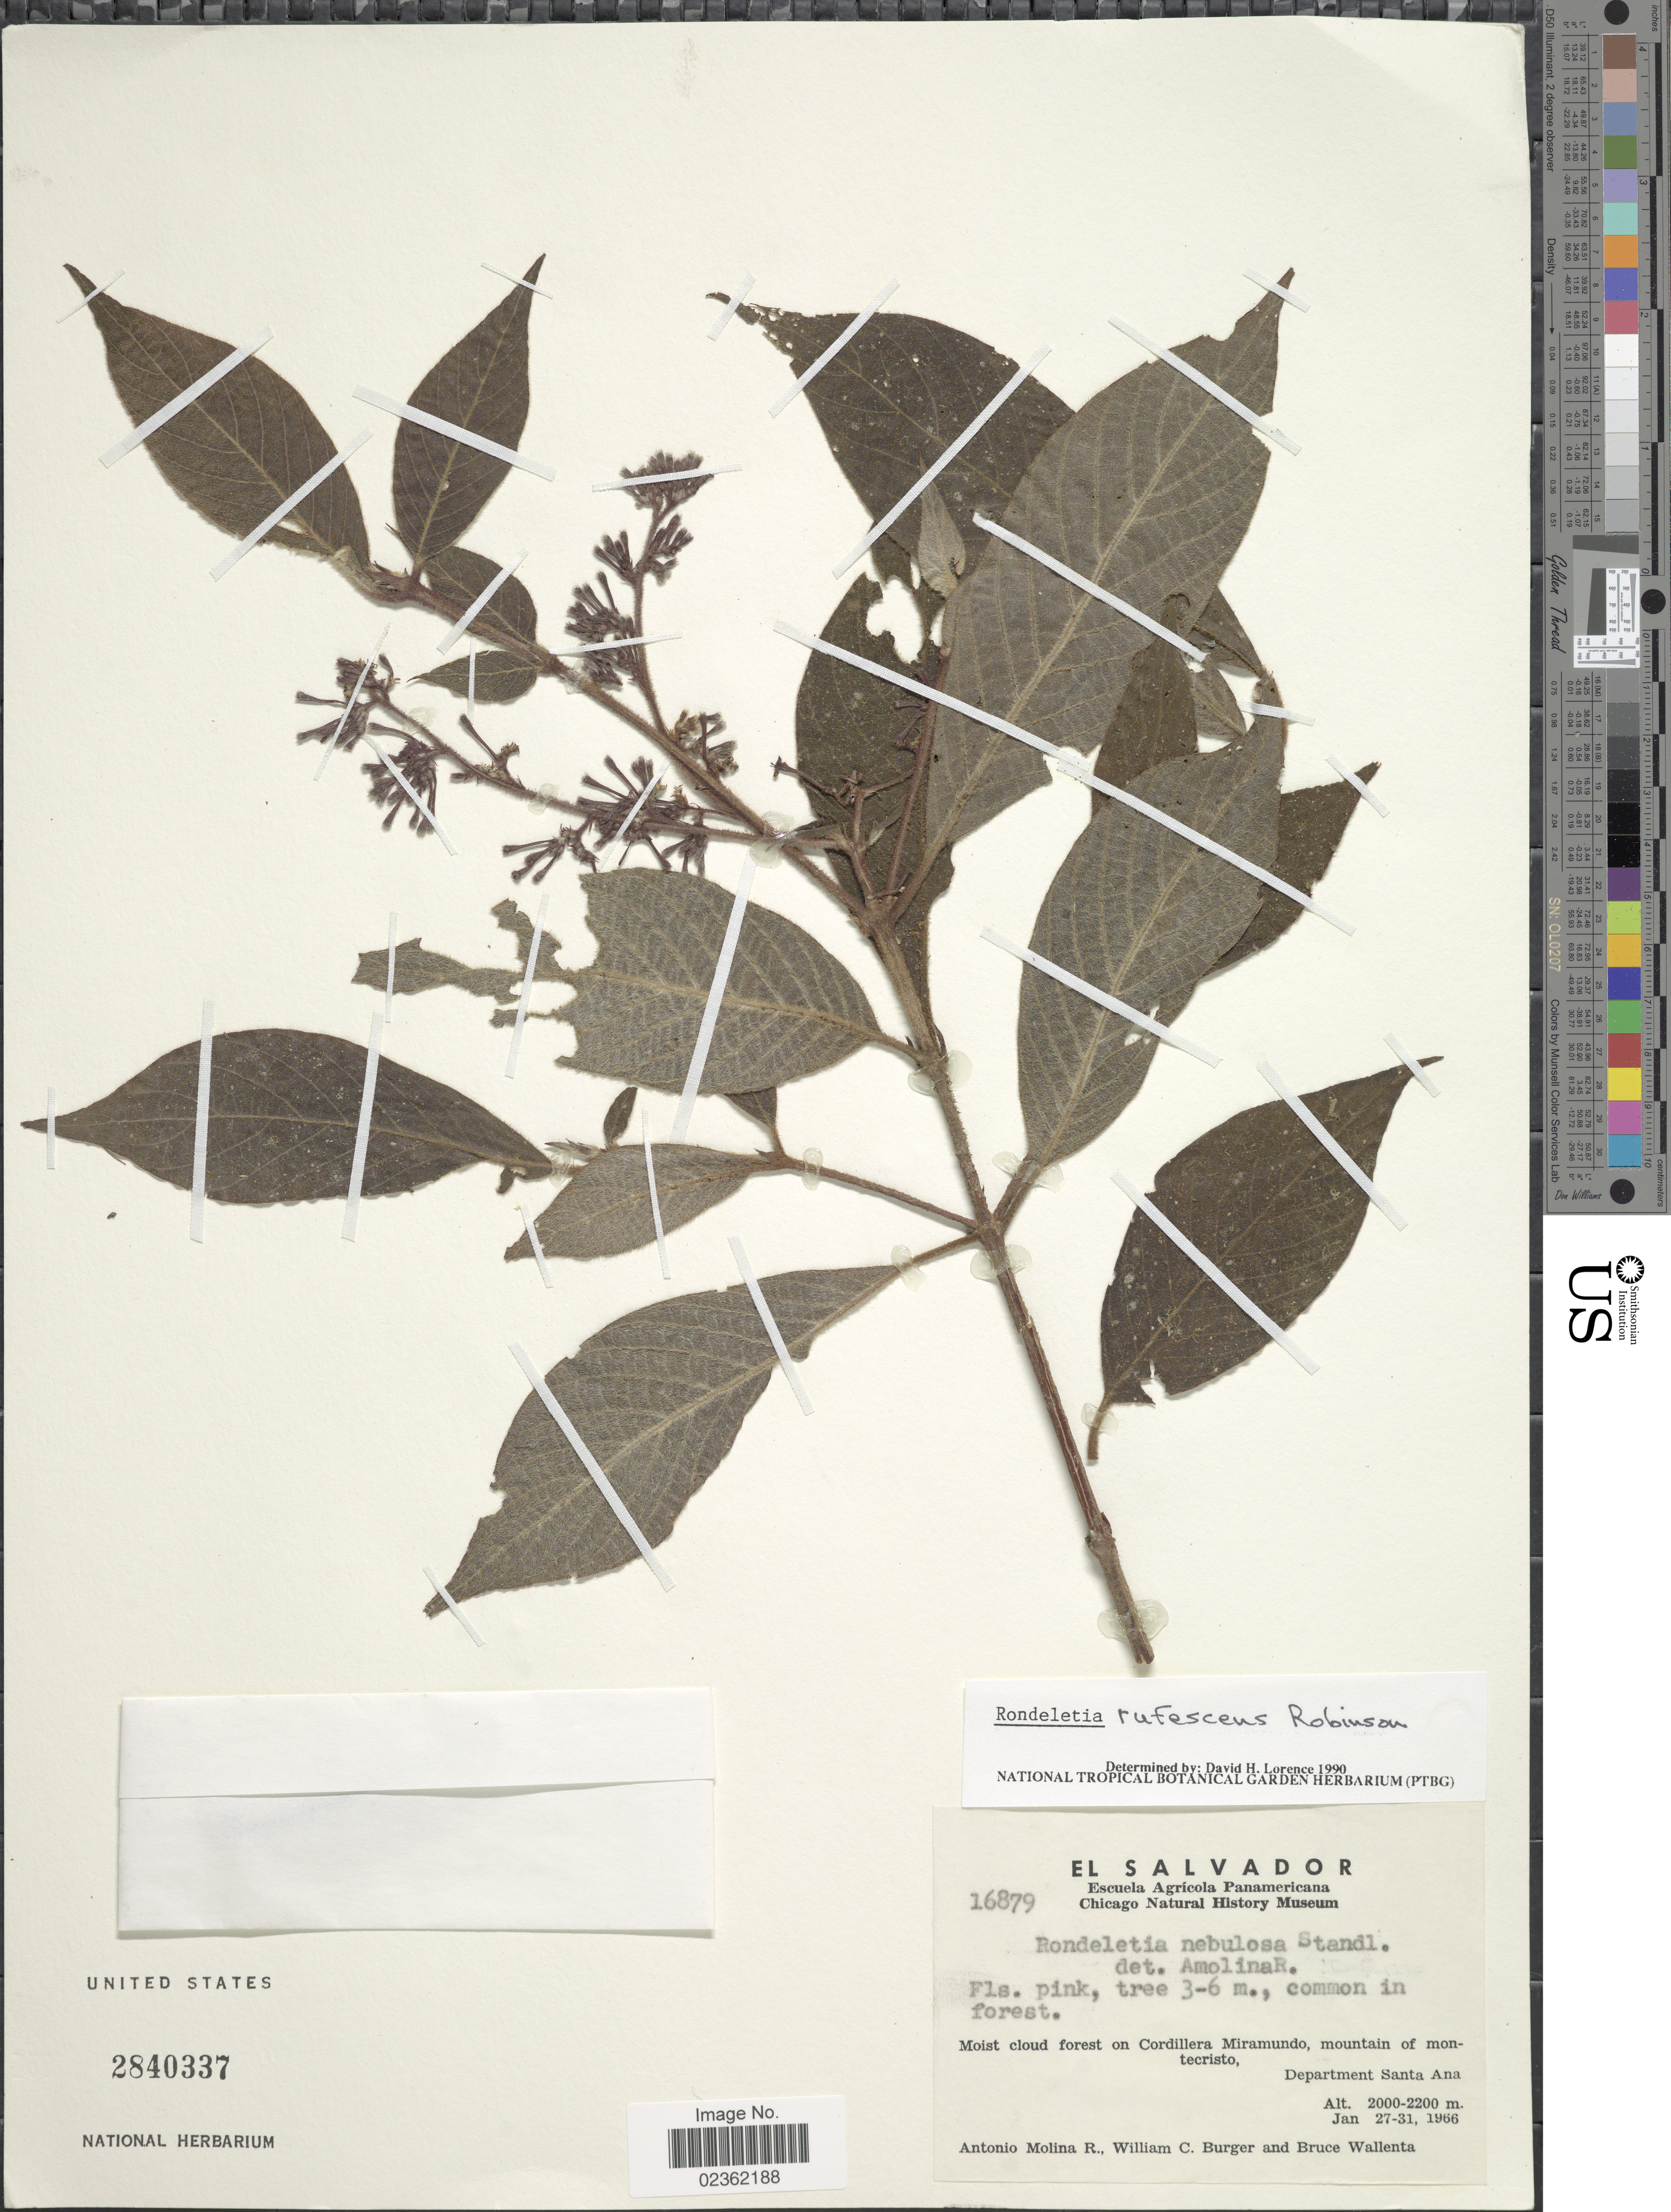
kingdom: Plantae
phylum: Tracheophyta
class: Magnoliopsida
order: Gentianales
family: Rubiaceae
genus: Rondeletia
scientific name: Rondeletia rufescens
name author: B.L. Rob.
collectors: A. Molina R., W. Burger & B. Wallenta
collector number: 16879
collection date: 1966-01-27/1966-01-31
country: El Salvador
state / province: Santa Ana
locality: Moist cloud forest on Cordillera Miramundo, mountain of montecristo.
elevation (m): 2000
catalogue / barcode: US 2840337